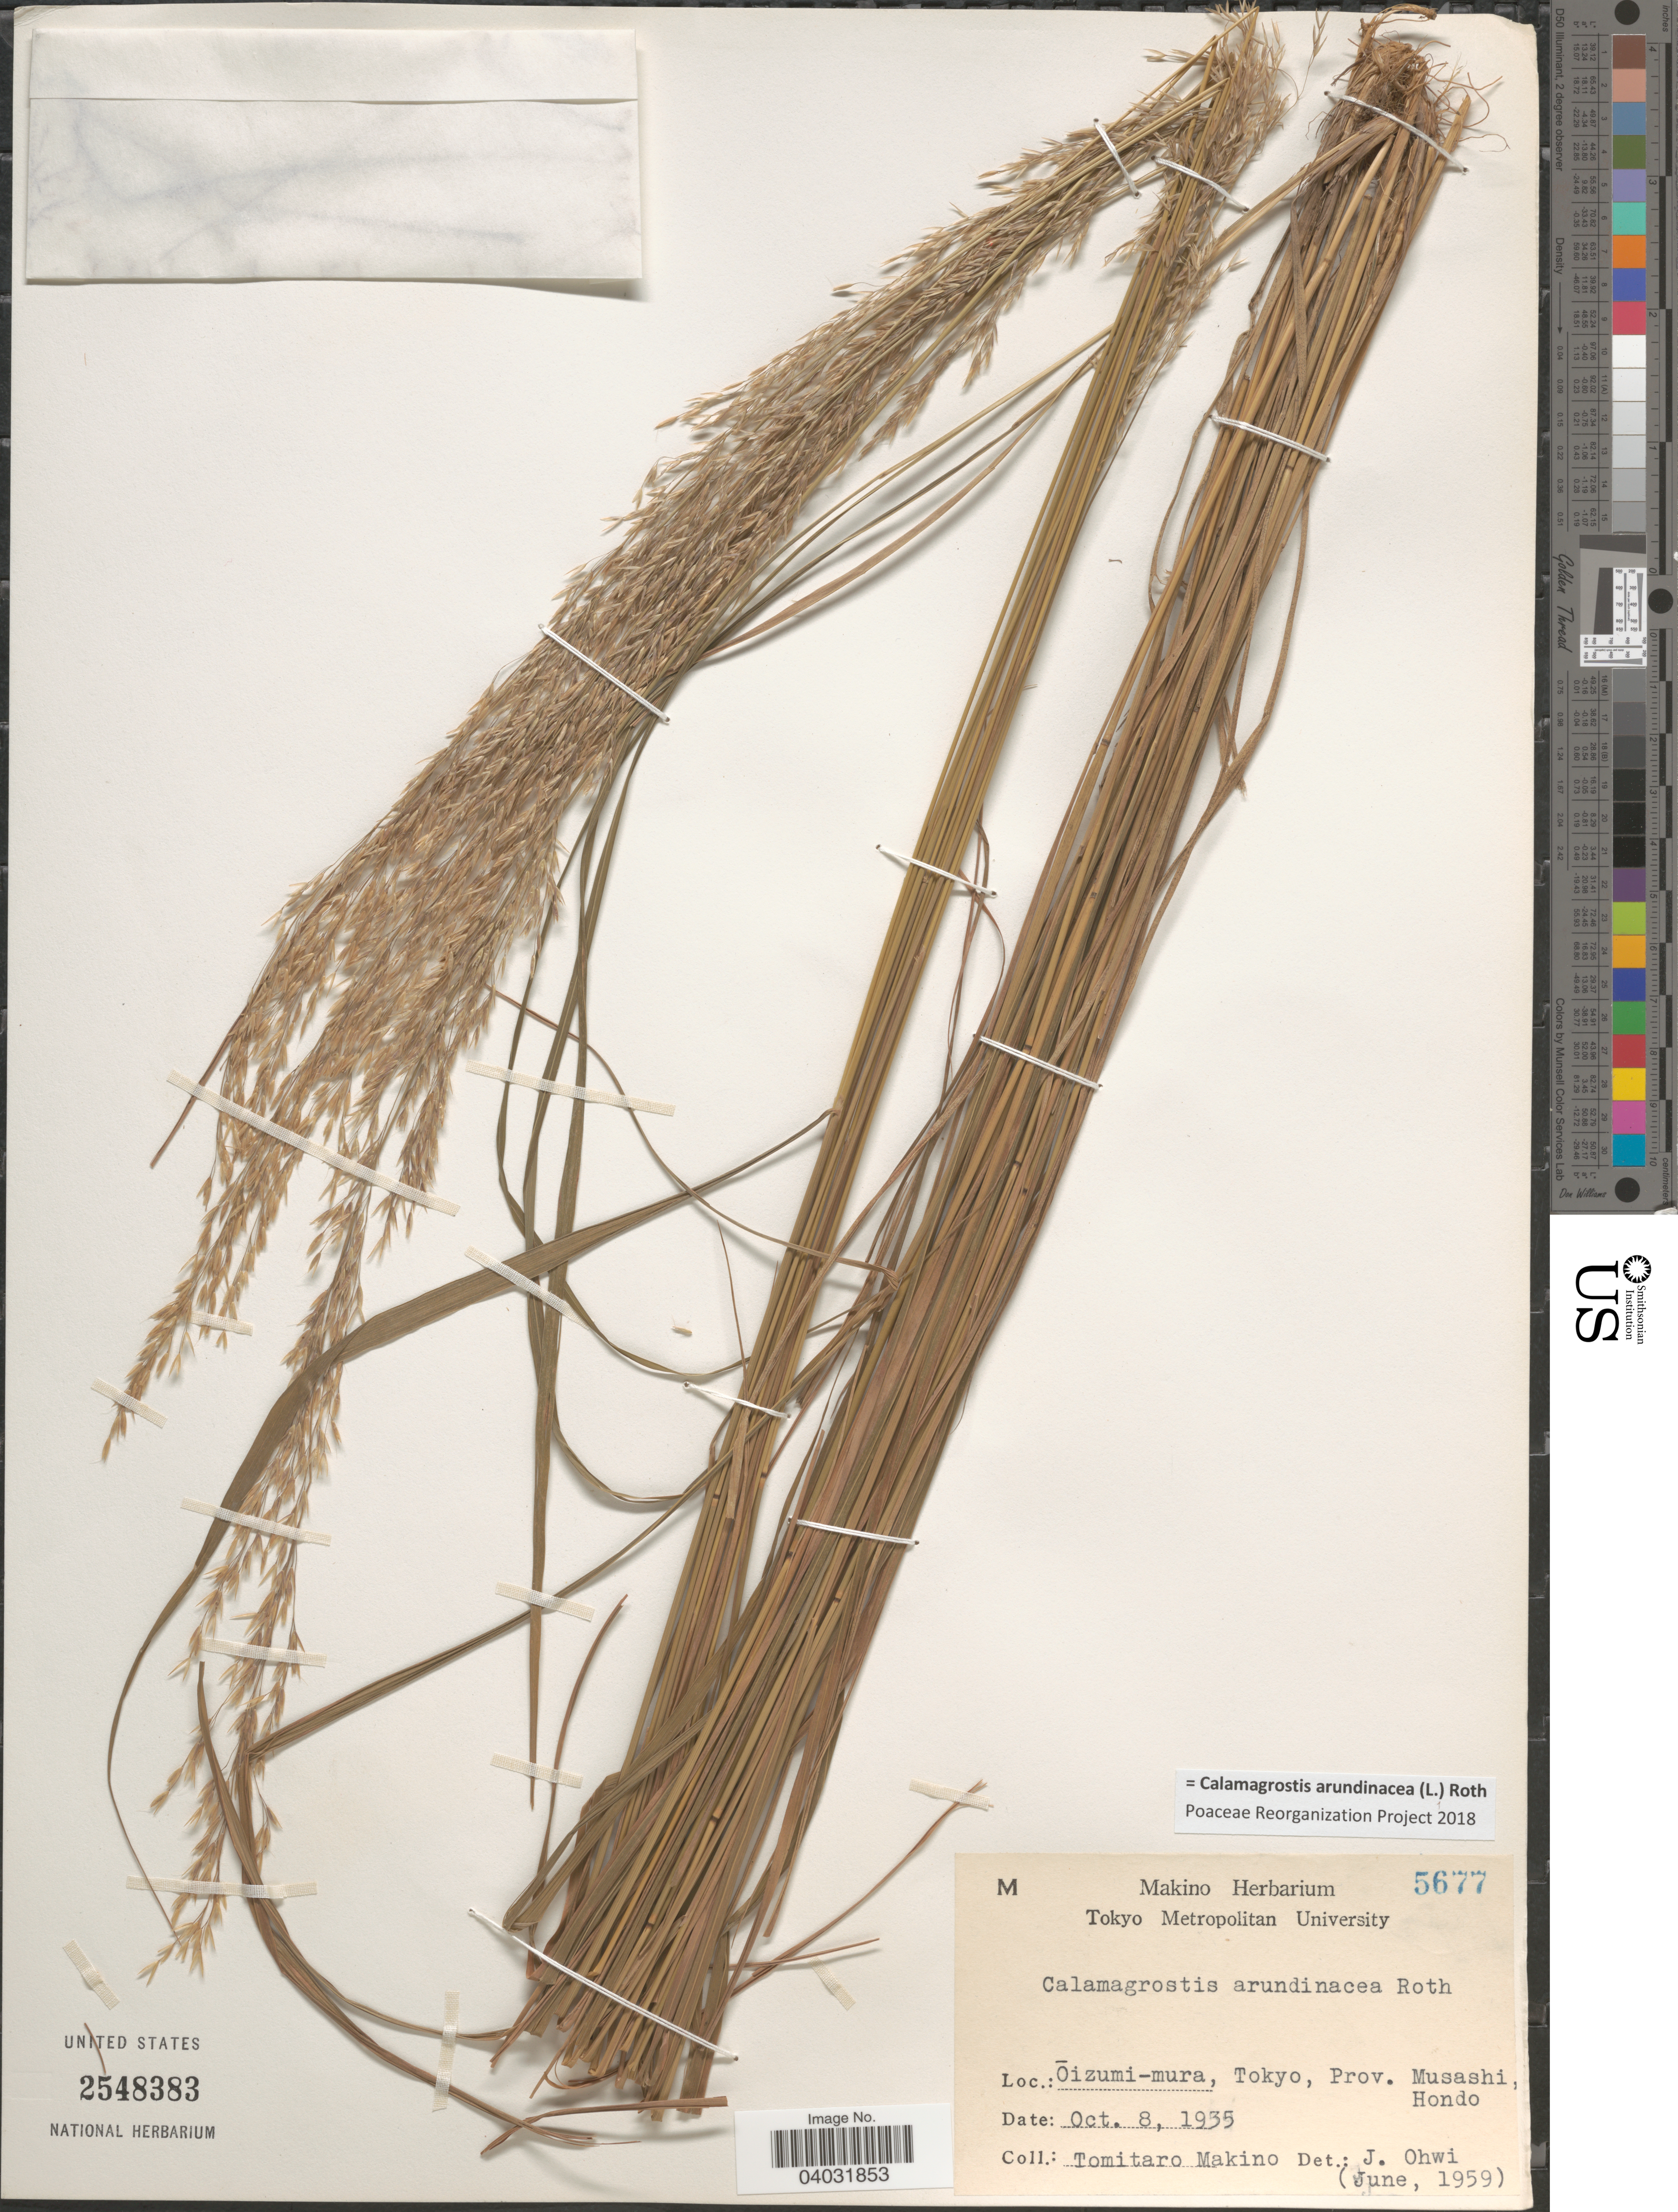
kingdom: Plantae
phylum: Tracheophyta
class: Liliopsida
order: Poales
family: Poaceae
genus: Calamagrostis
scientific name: Calamagrostis arundinacea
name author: (L.) Roth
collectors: T. Makino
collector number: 5677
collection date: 1935-10-08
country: Japan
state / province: Tokyo, Federal City of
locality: Ōizumi-mura, Prov. Musashi, Hondo.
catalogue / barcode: US 2548383